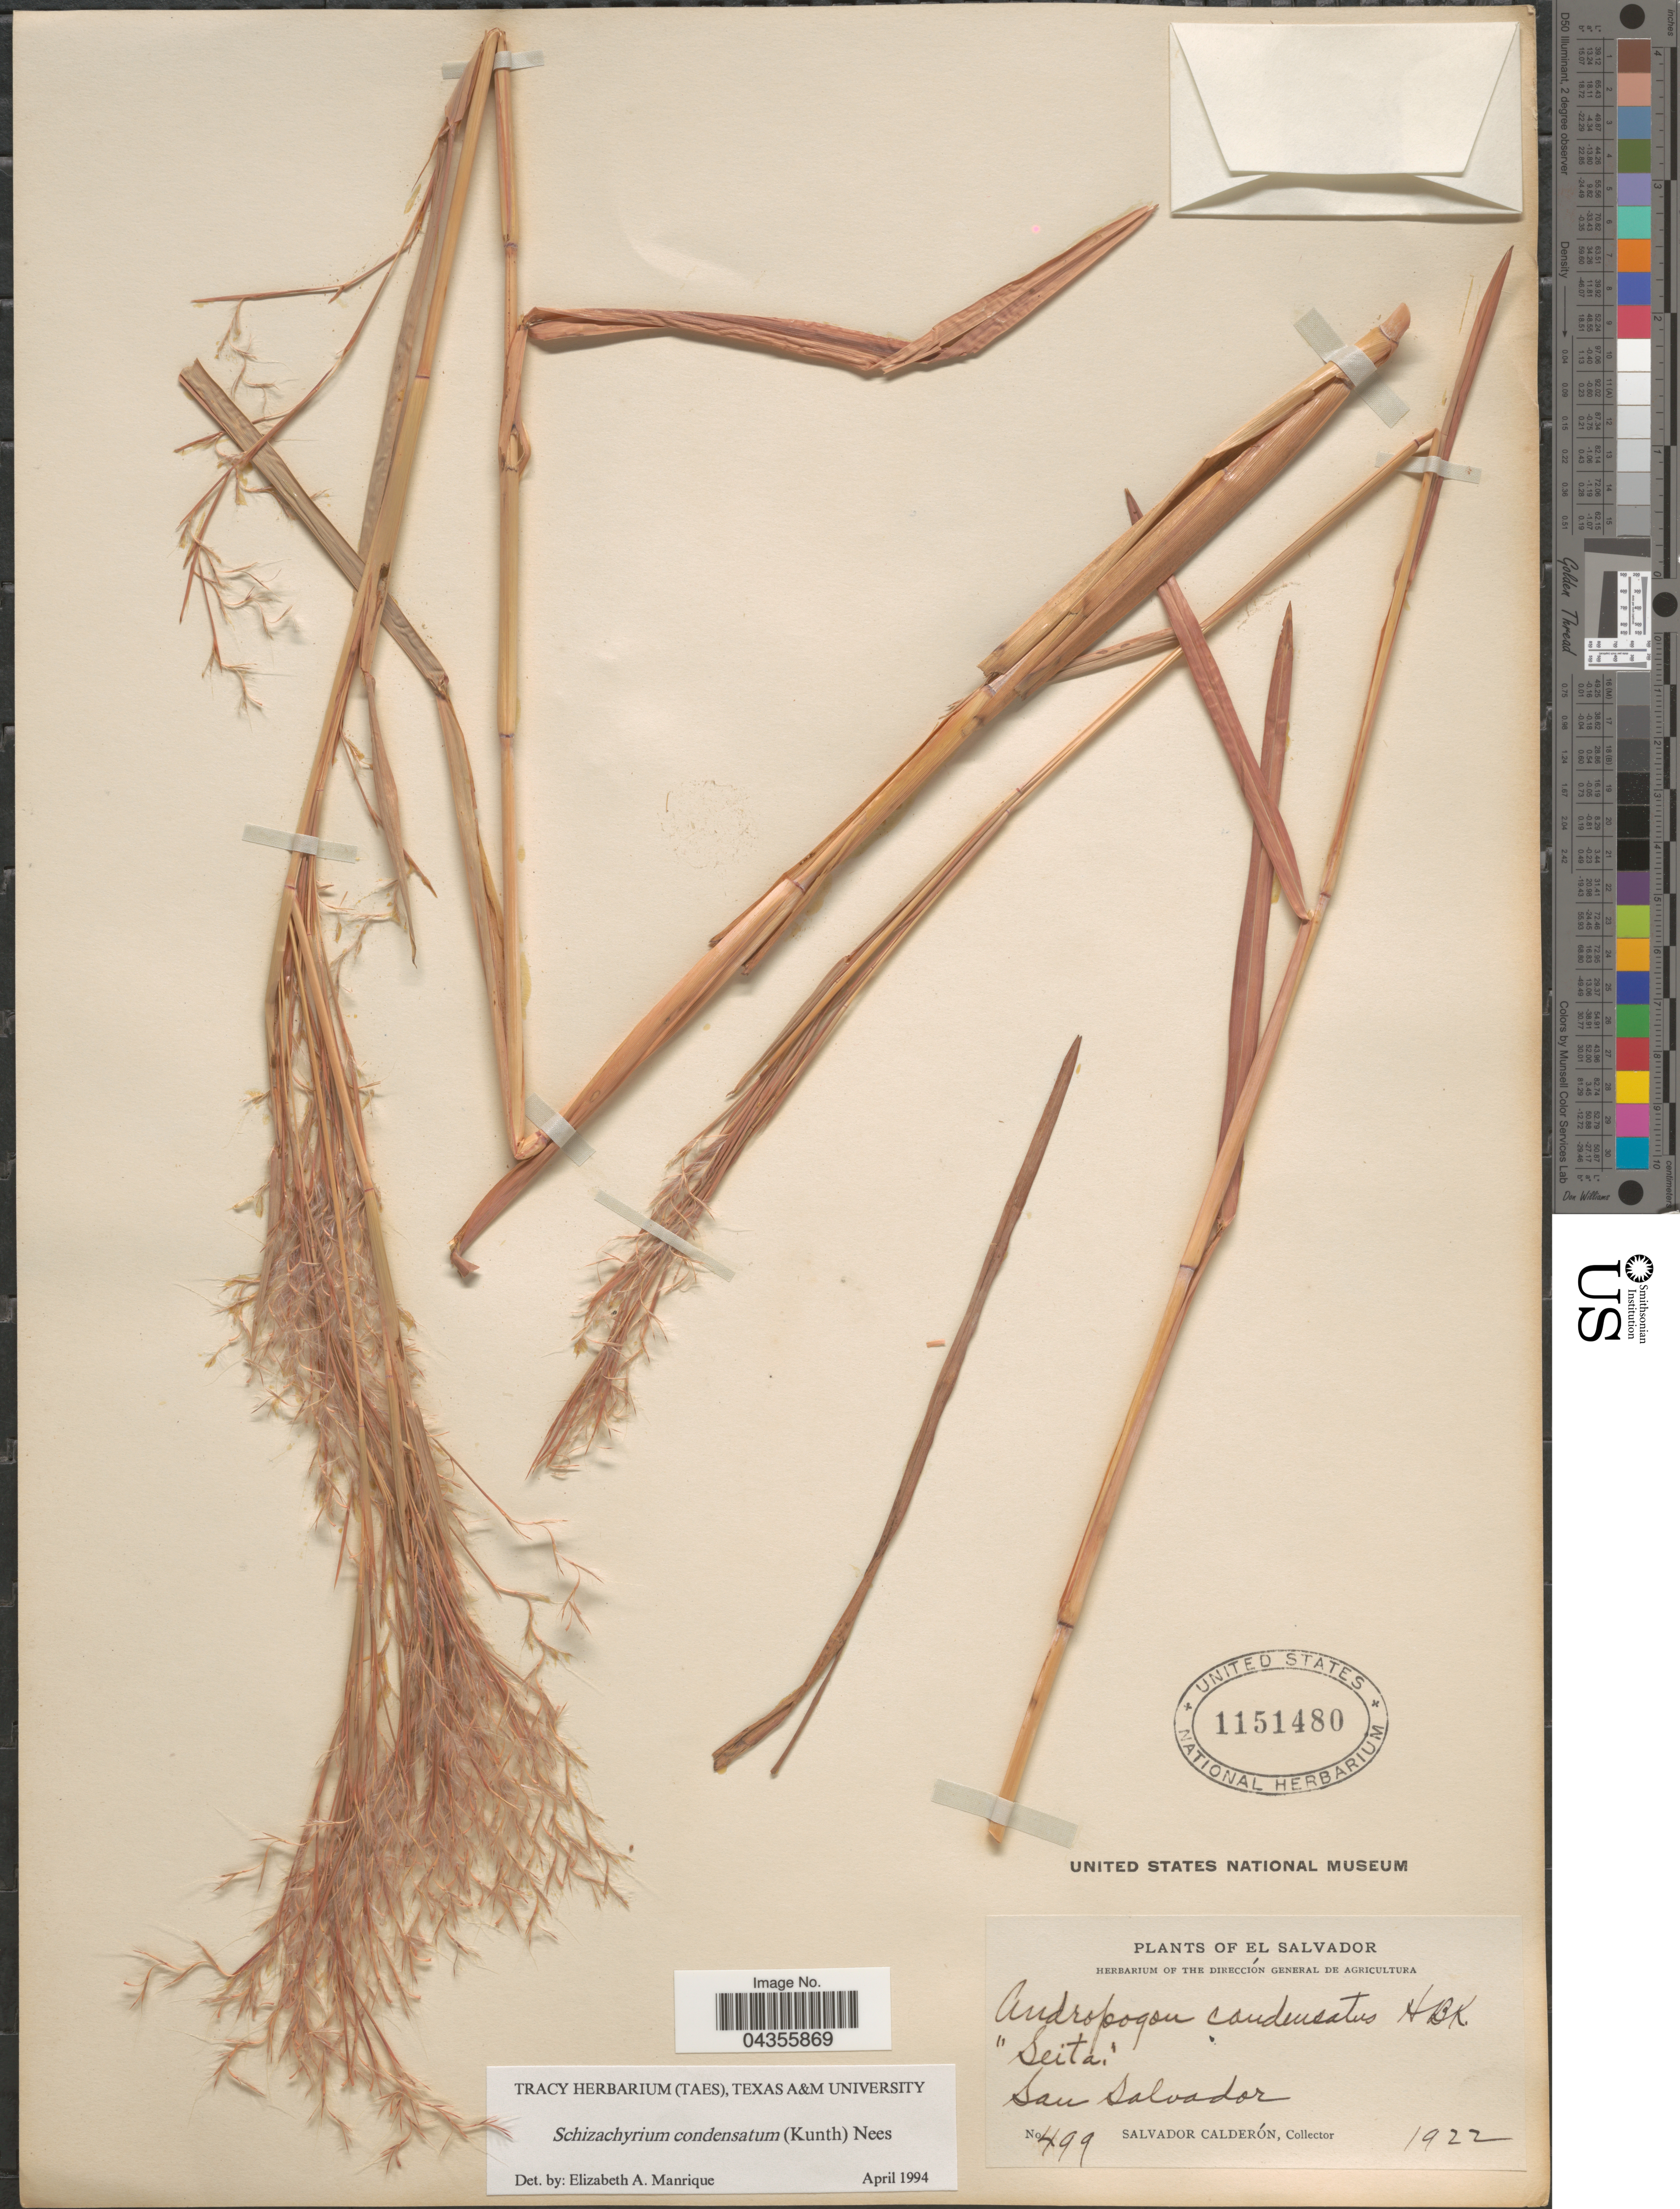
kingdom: Plantae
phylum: Tracheophyta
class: Liliopsida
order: Poales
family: Poaceae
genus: Schizachyrium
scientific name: Schizachyrium condensatum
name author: (Kunth) Nees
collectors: S. Calderón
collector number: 499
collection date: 1922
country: El Salvador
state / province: San Salvador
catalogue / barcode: US 1151480